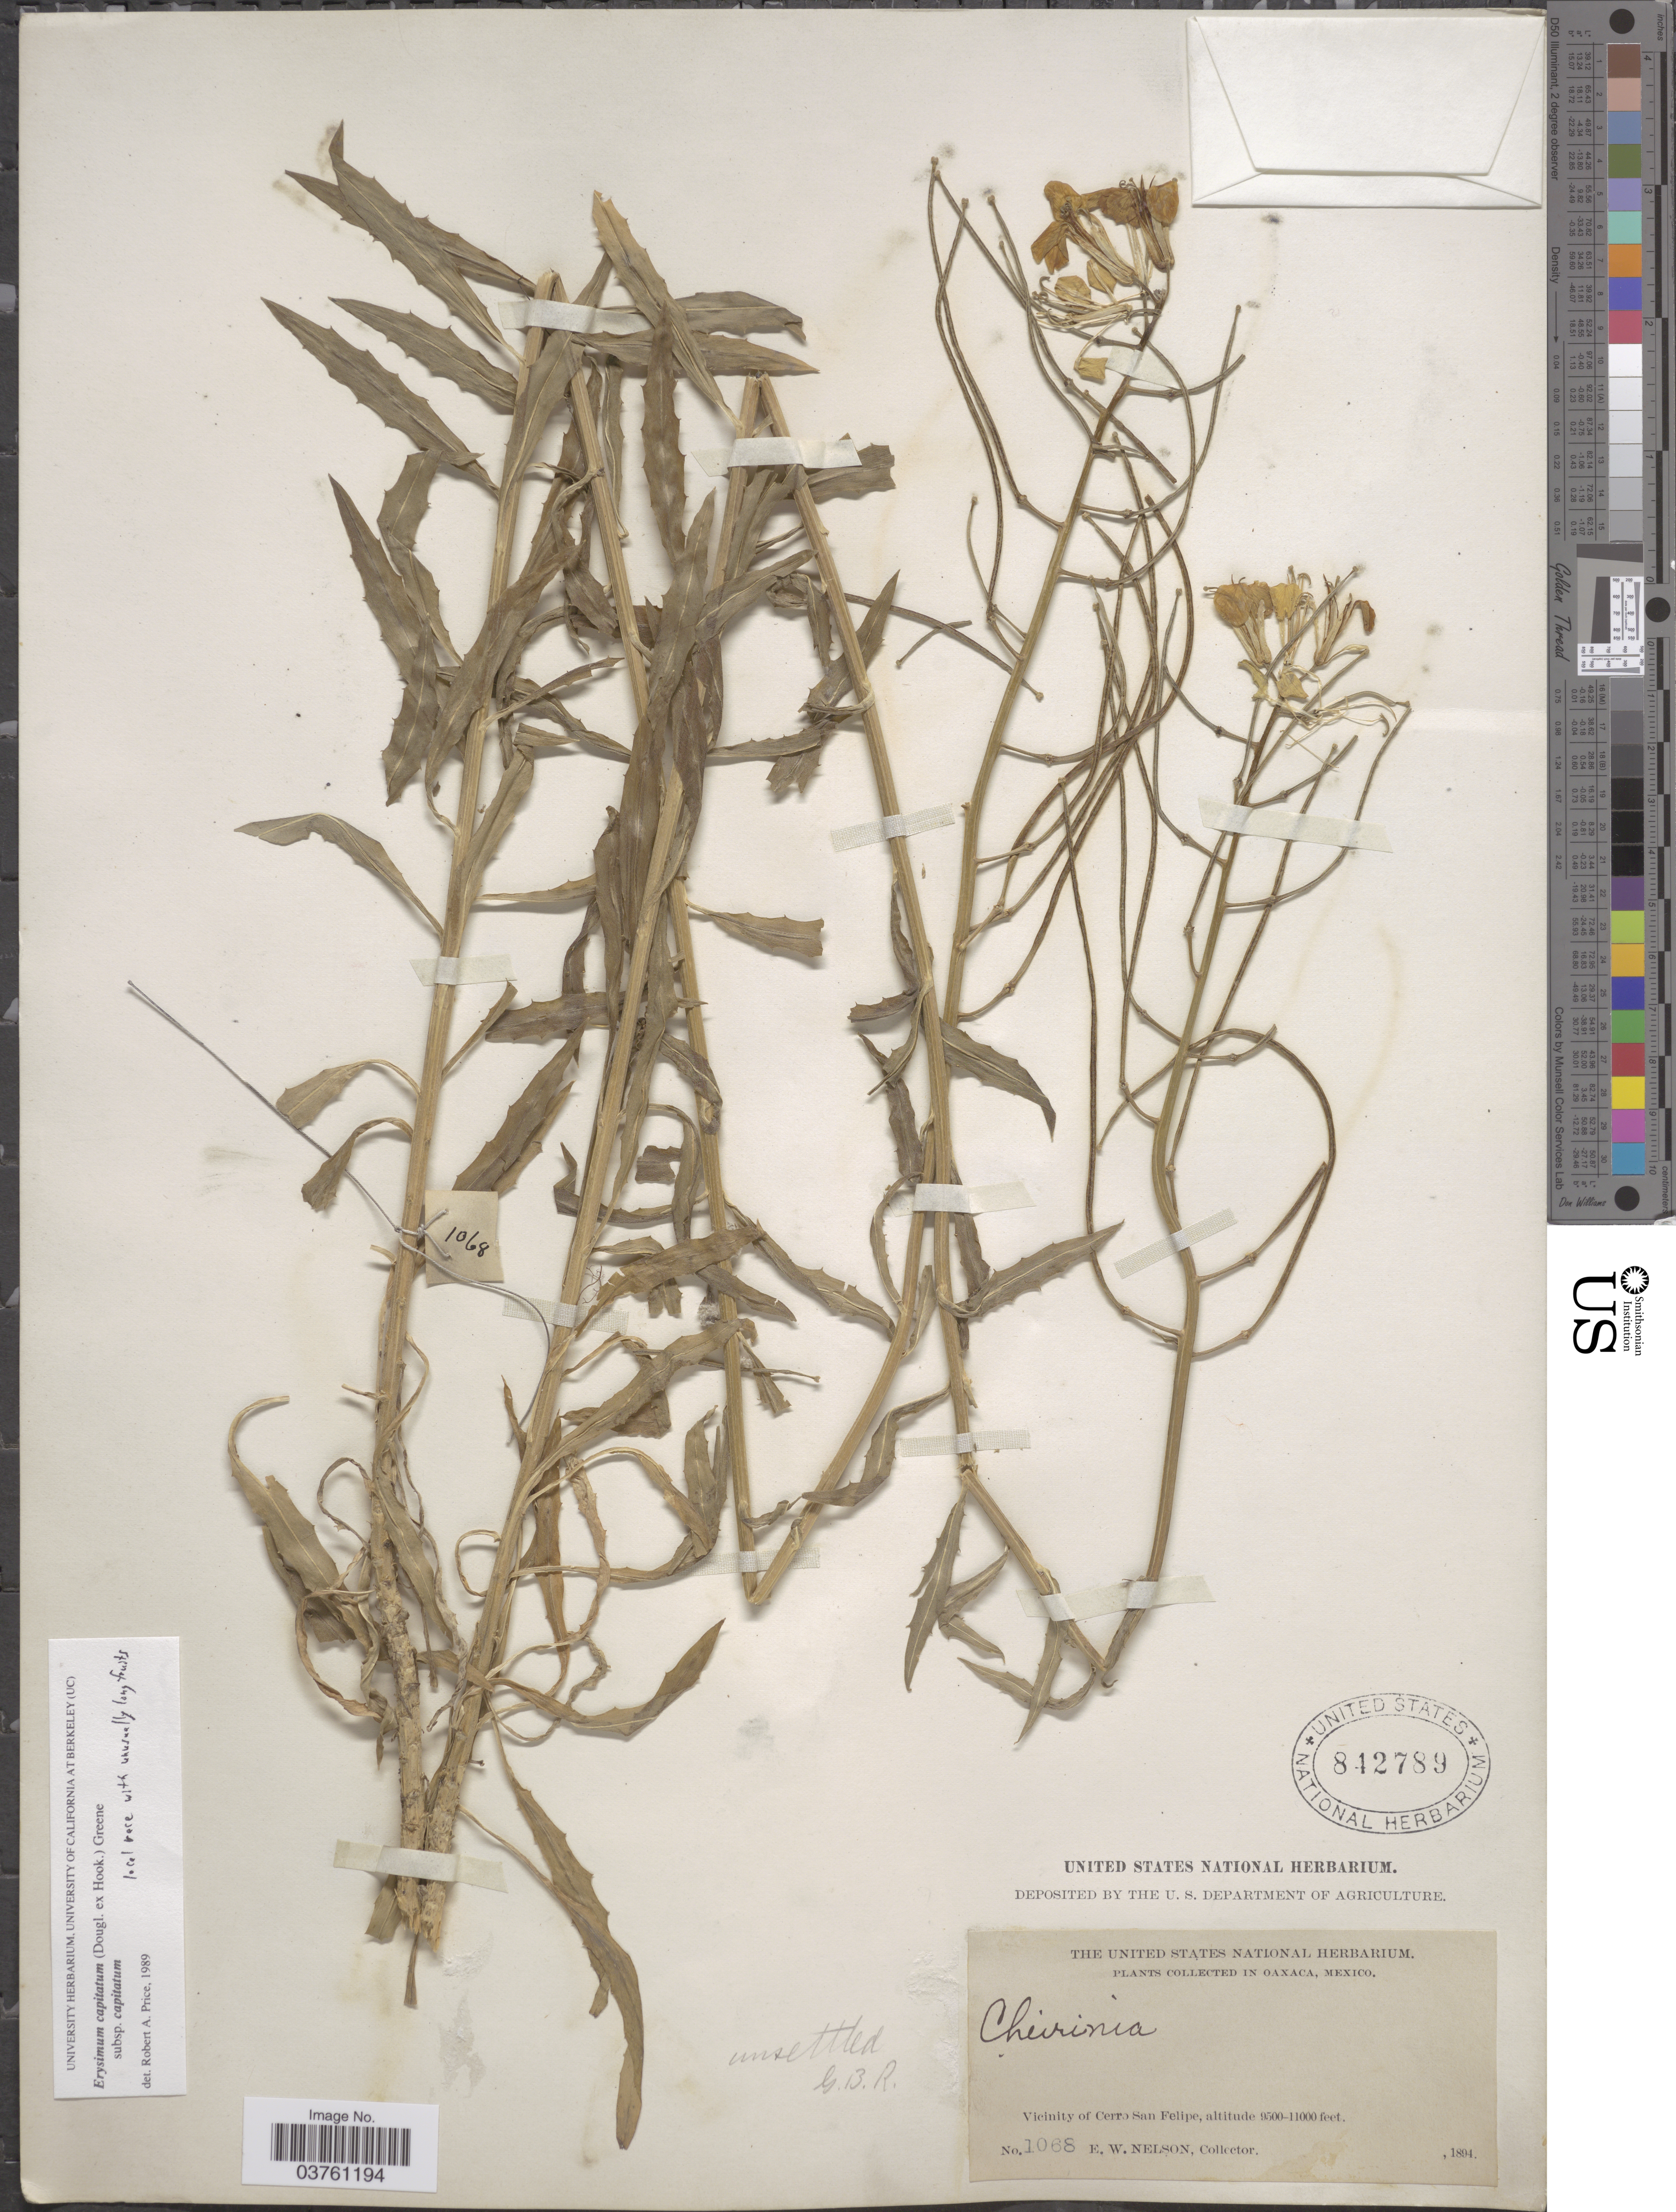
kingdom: Plantae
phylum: Tracheophyta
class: Magnoliopsida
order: Brassicales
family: Brassicaceae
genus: Erysimum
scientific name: Erysimum capitatum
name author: (Douglas ex Hook.) Greene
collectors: E. W. Nelson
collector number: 1068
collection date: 1894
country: Mexico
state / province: Oaxaca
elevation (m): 2896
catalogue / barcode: US 842789